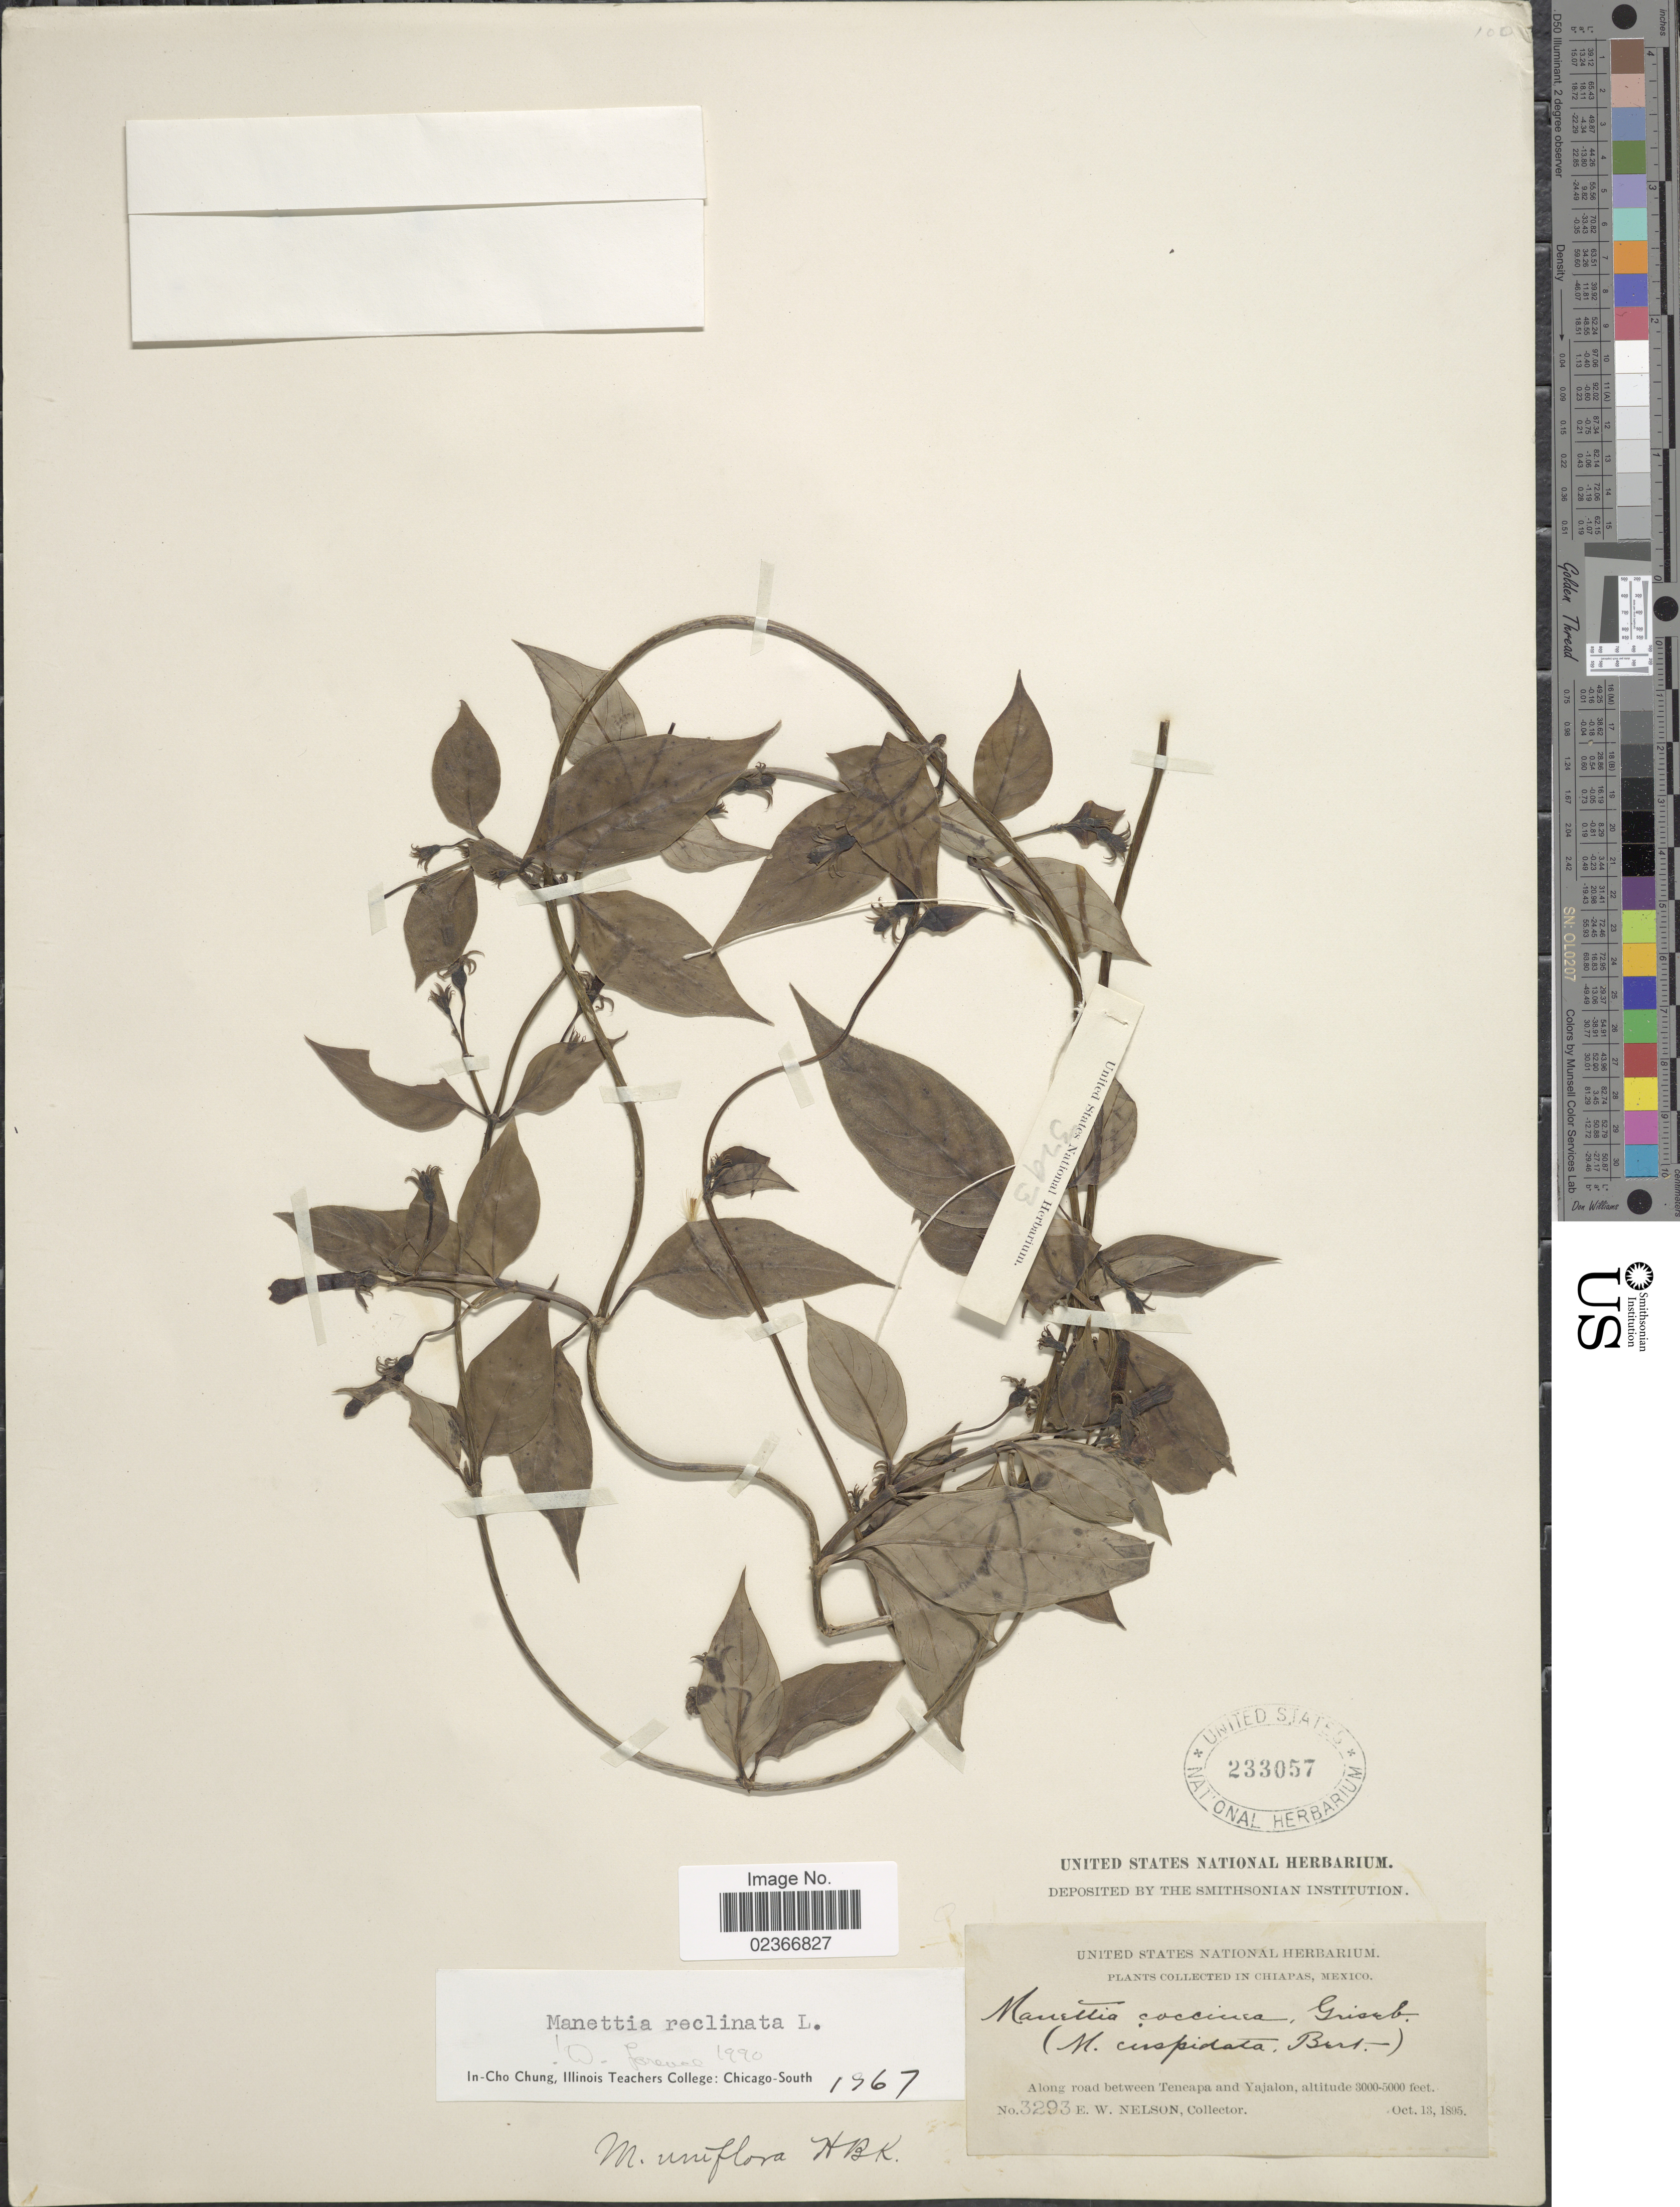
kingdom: Plantae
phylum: Tracheophyta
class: Magnoliopsida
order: Gentianales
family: Rubiaceae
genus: Manettia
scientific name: Manettia reclinata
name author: L.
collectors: E. W. Nelson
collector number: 3293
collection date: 1895-10-13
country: Mexico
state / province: Chiapas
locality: Along road between Teneapa and Yajalon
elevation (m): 914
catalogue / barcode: US 233057